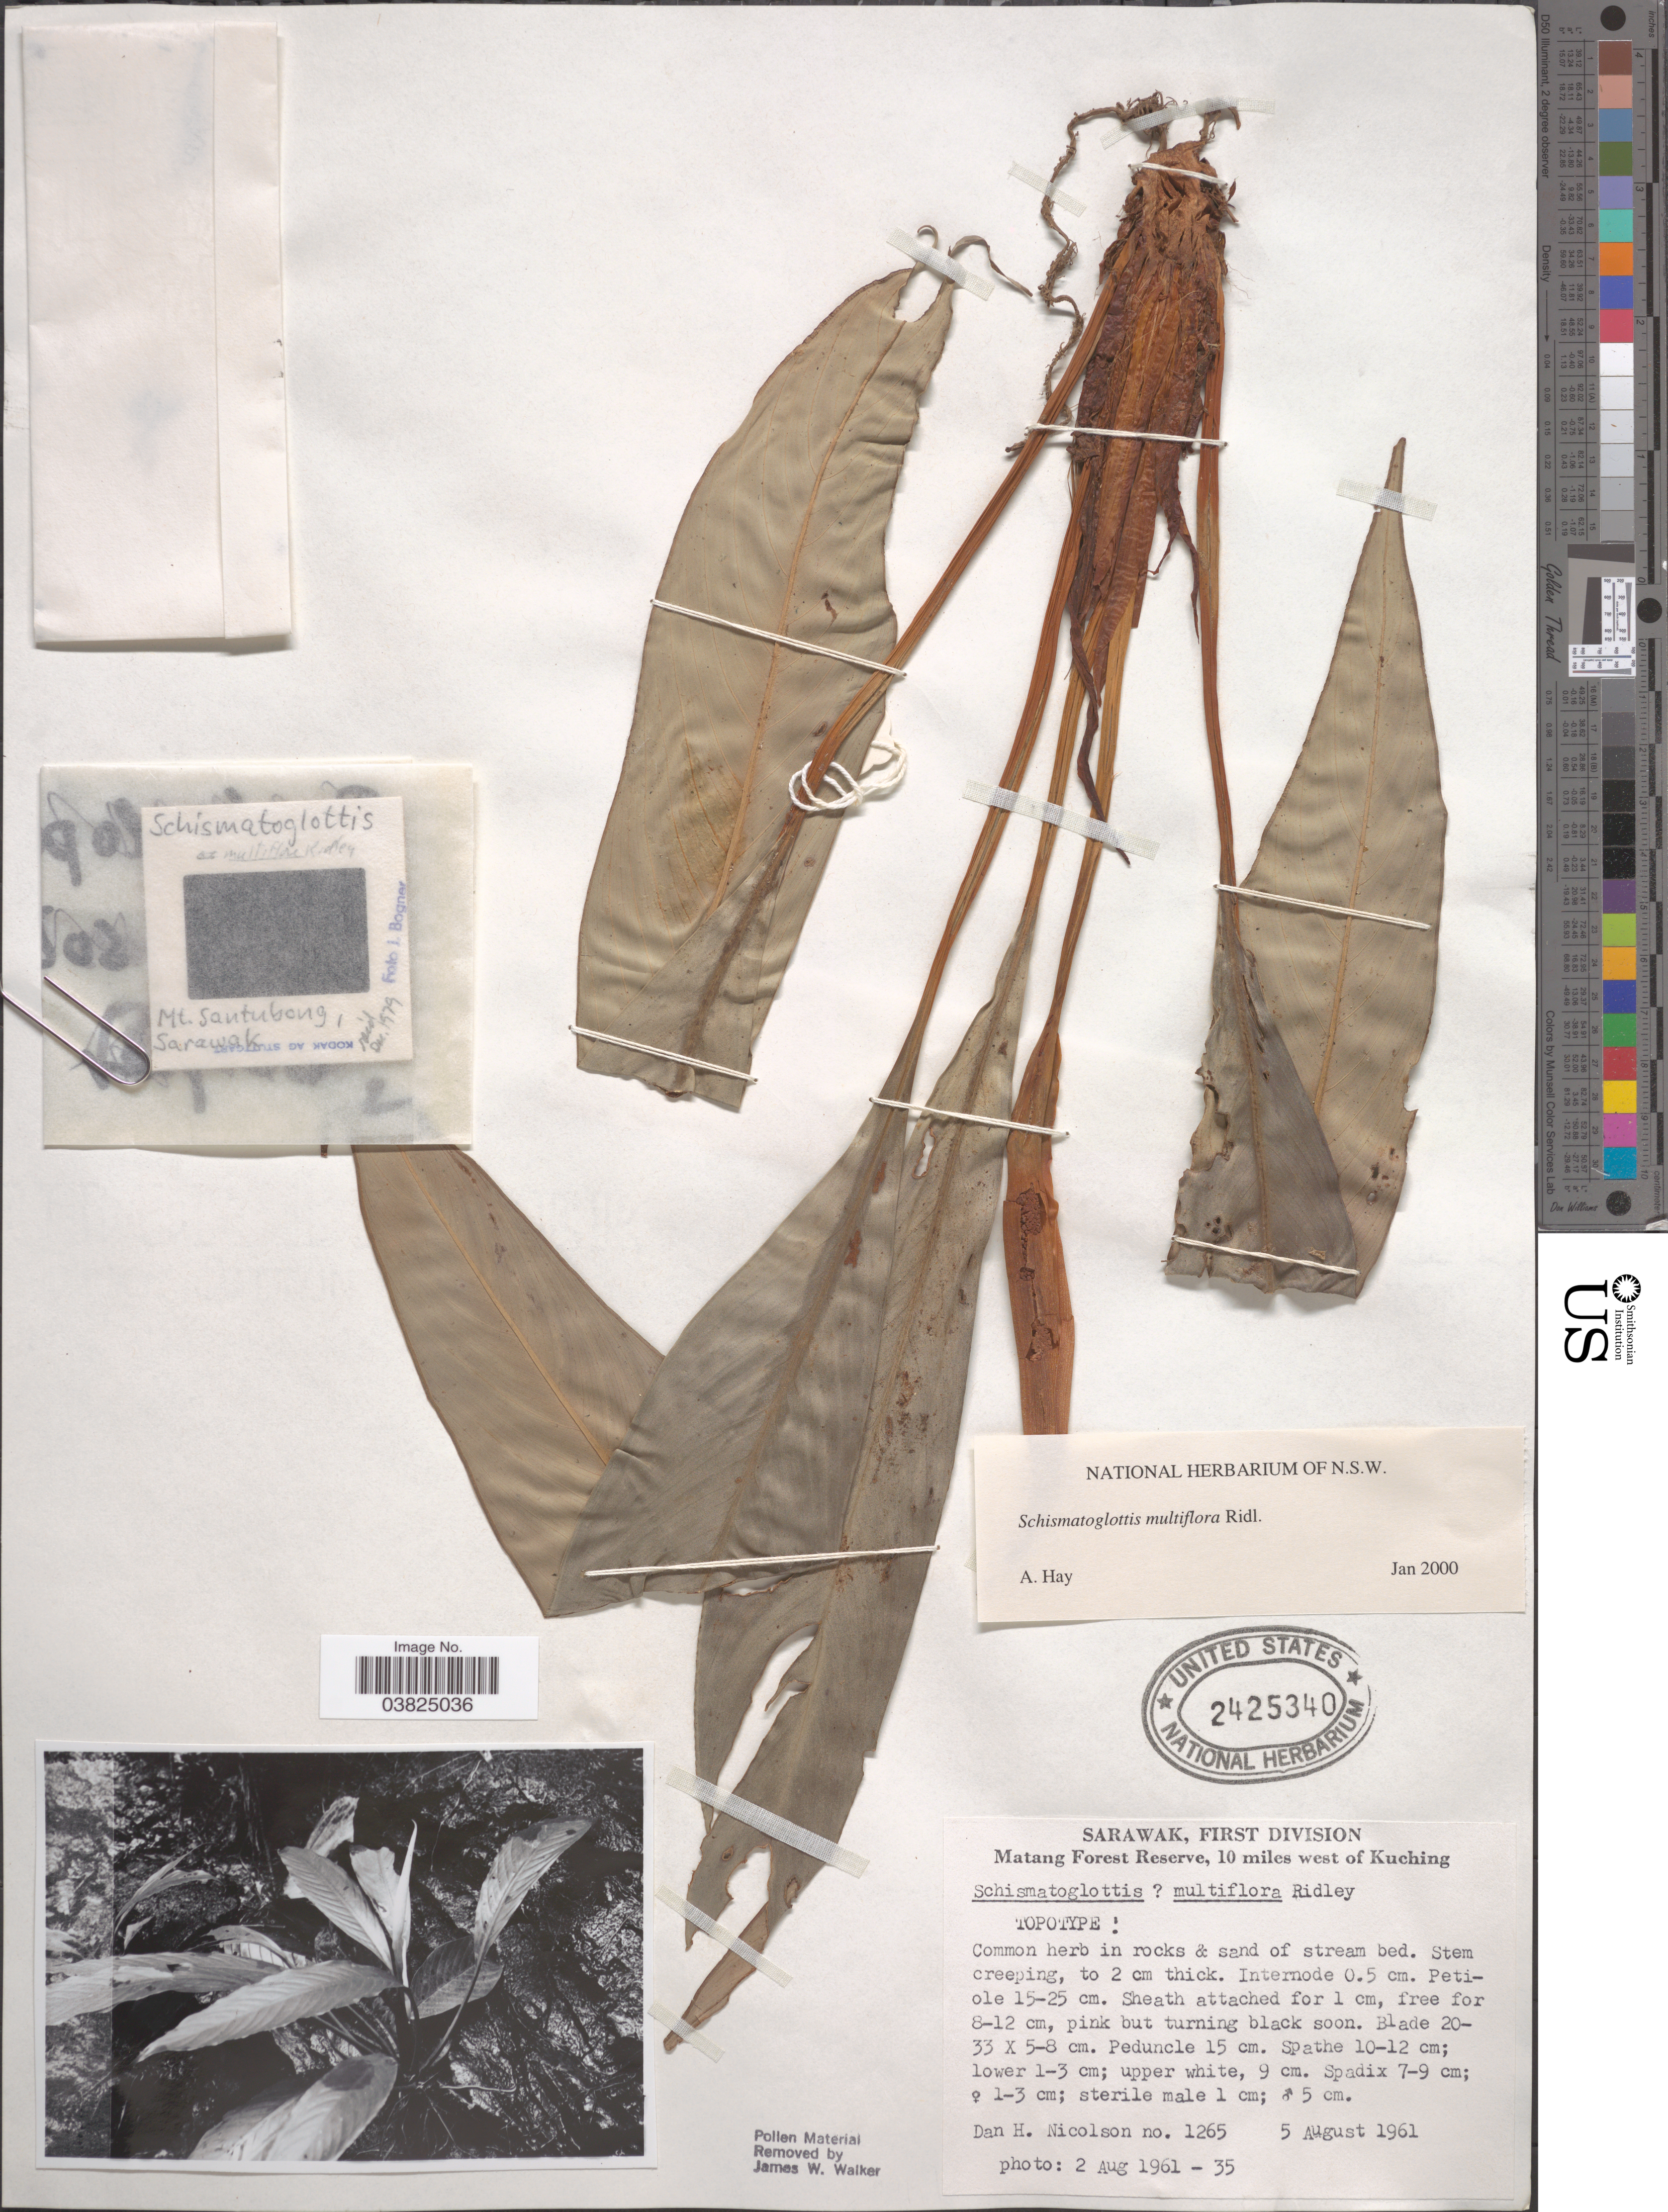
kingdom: Plantae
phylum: Tracheophyta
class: Liliopsida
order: Alismatales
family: Araceae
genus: Schismatoglottis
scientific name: Schismatoglottis multiflora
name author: Ridl.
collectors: D. H. Nicolson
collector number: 1265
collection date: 1961-08-05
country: Malaysia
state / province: Sarawak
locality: First Division. Matang Forest Reserve, 10 miles west of Kuching.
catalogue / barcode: US 2425340